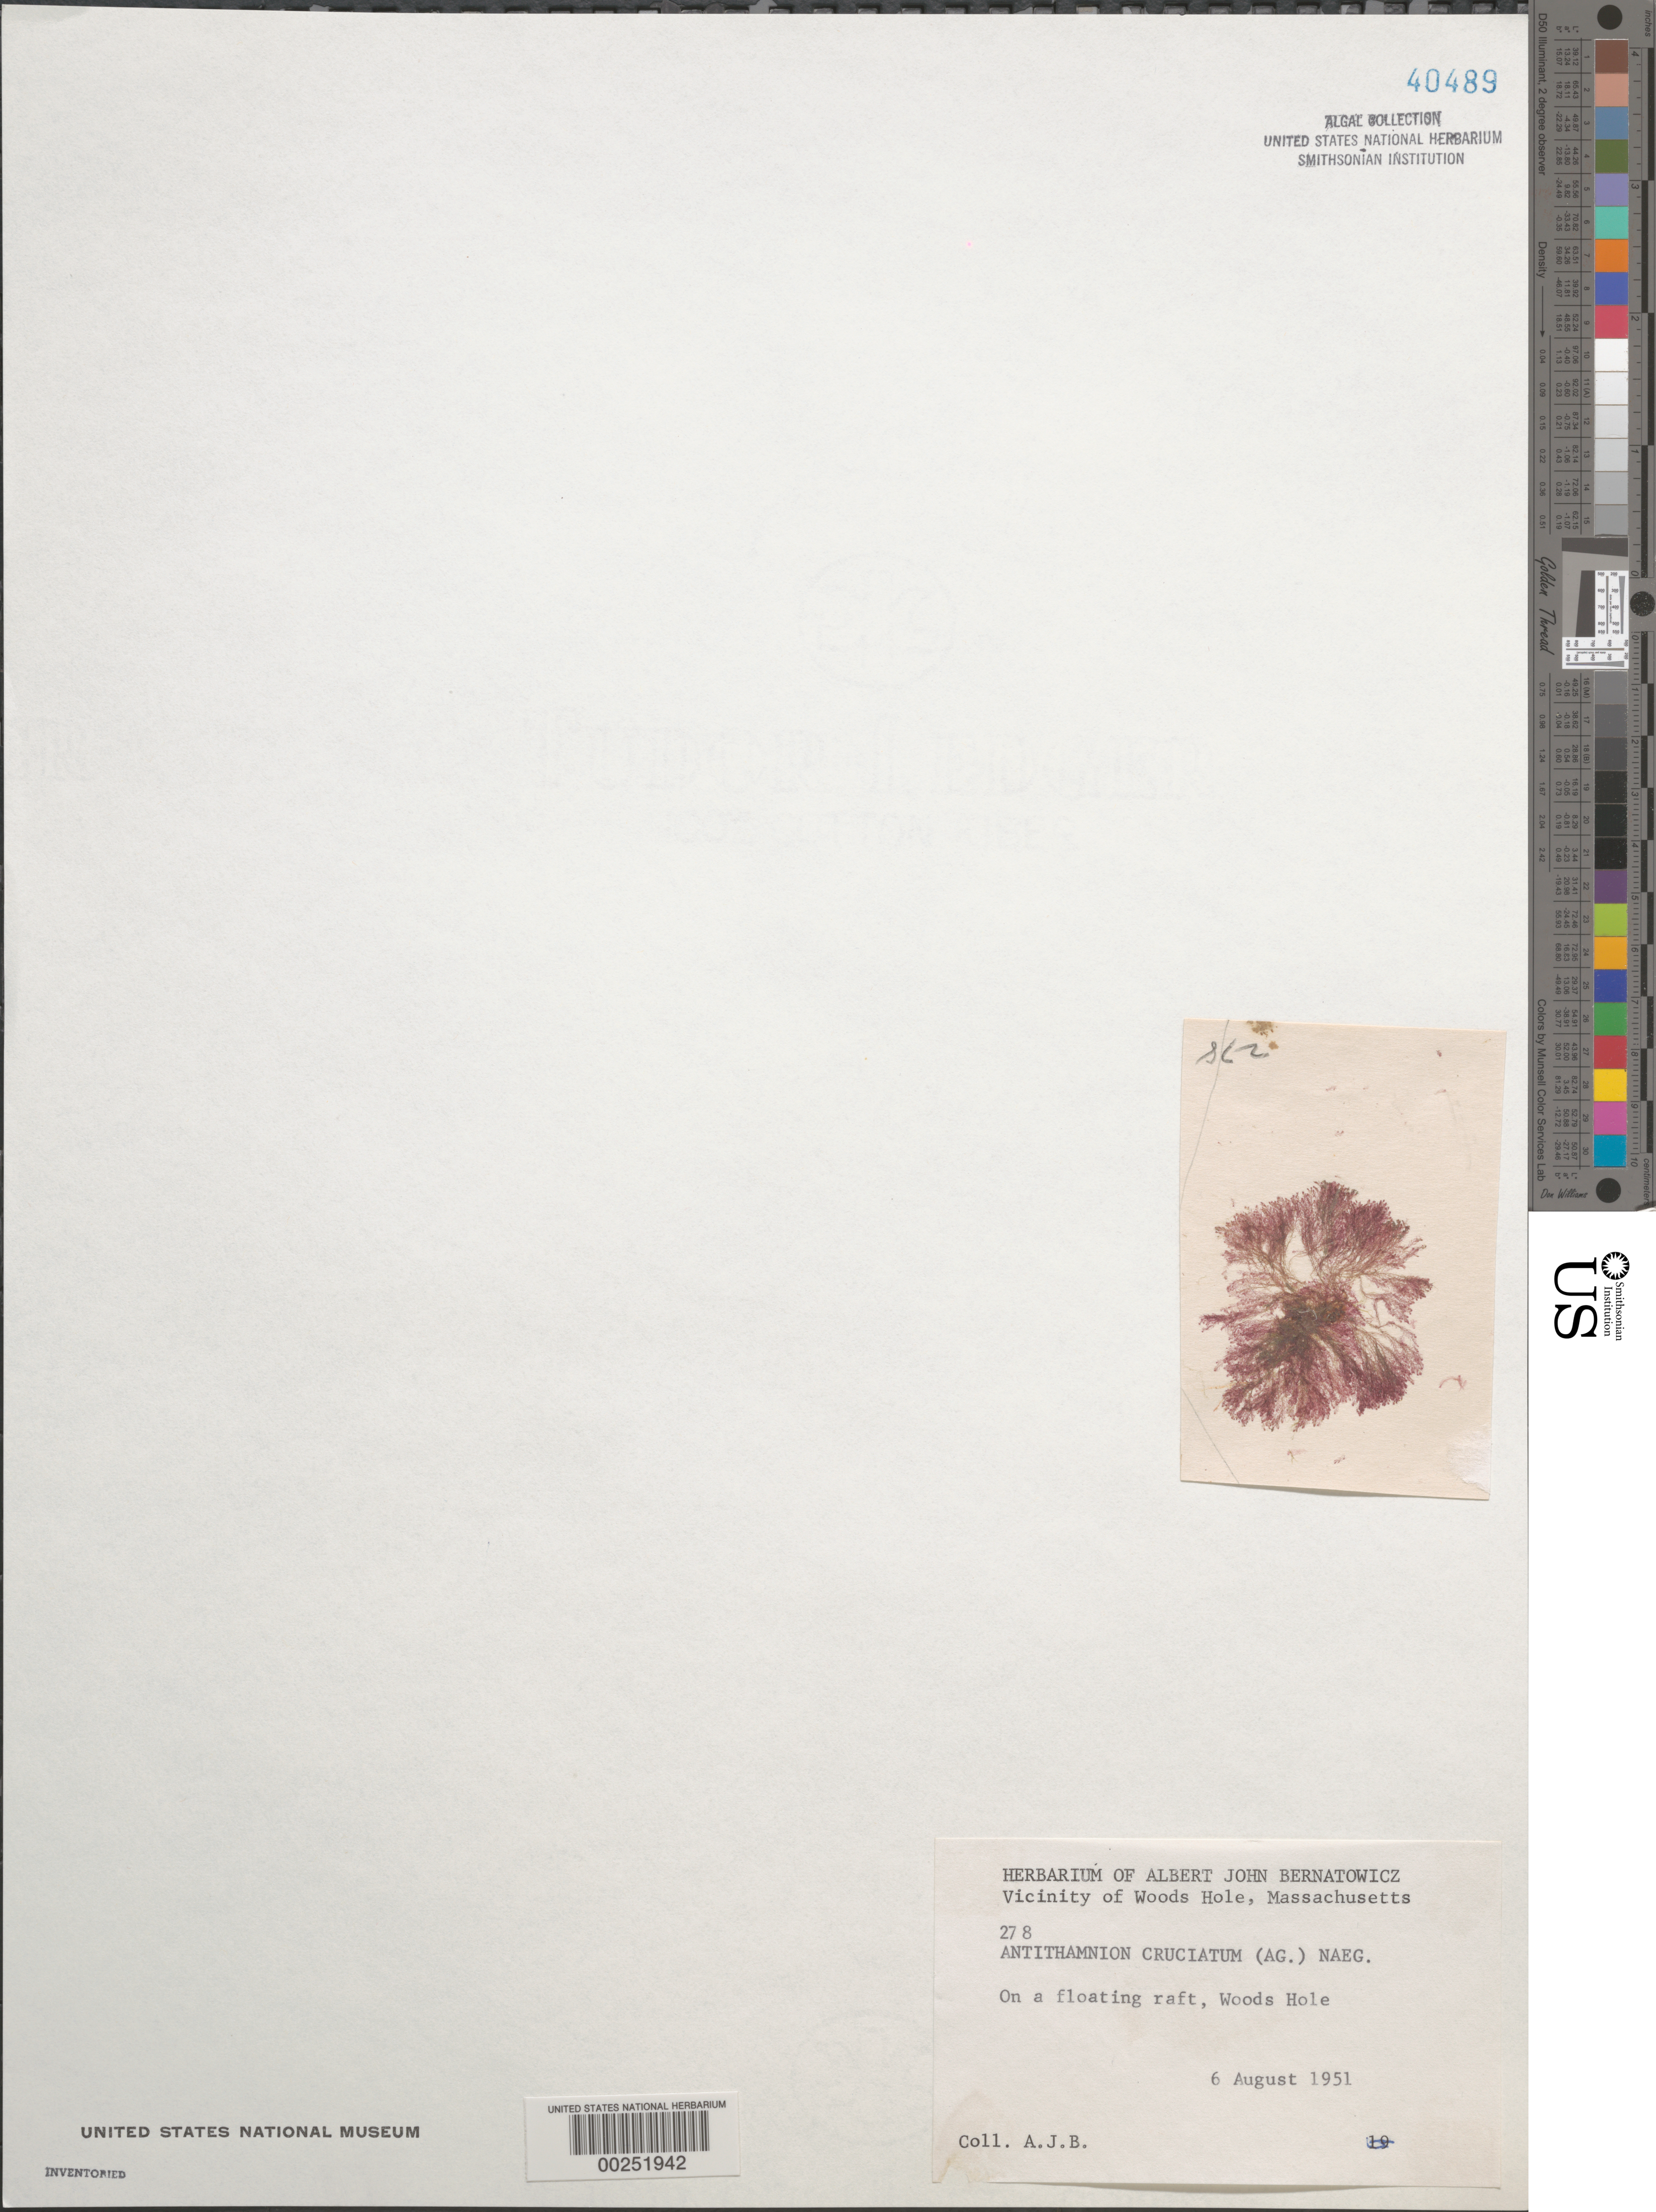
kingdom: Plantae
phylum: Rhodophyta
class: Florideophyceae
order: Ceramiales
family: Ceramiaceae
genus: Antithamnion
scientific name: Antithamnion cruciatum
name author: (C. Agardh) Näg.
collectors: A. Bernatowicz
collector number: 278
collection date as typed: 06 Aug 1951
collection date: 1951-08-06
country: United States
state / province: Massachusetts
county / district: Barnstable County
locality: Woods Hole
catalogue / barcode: US 40489